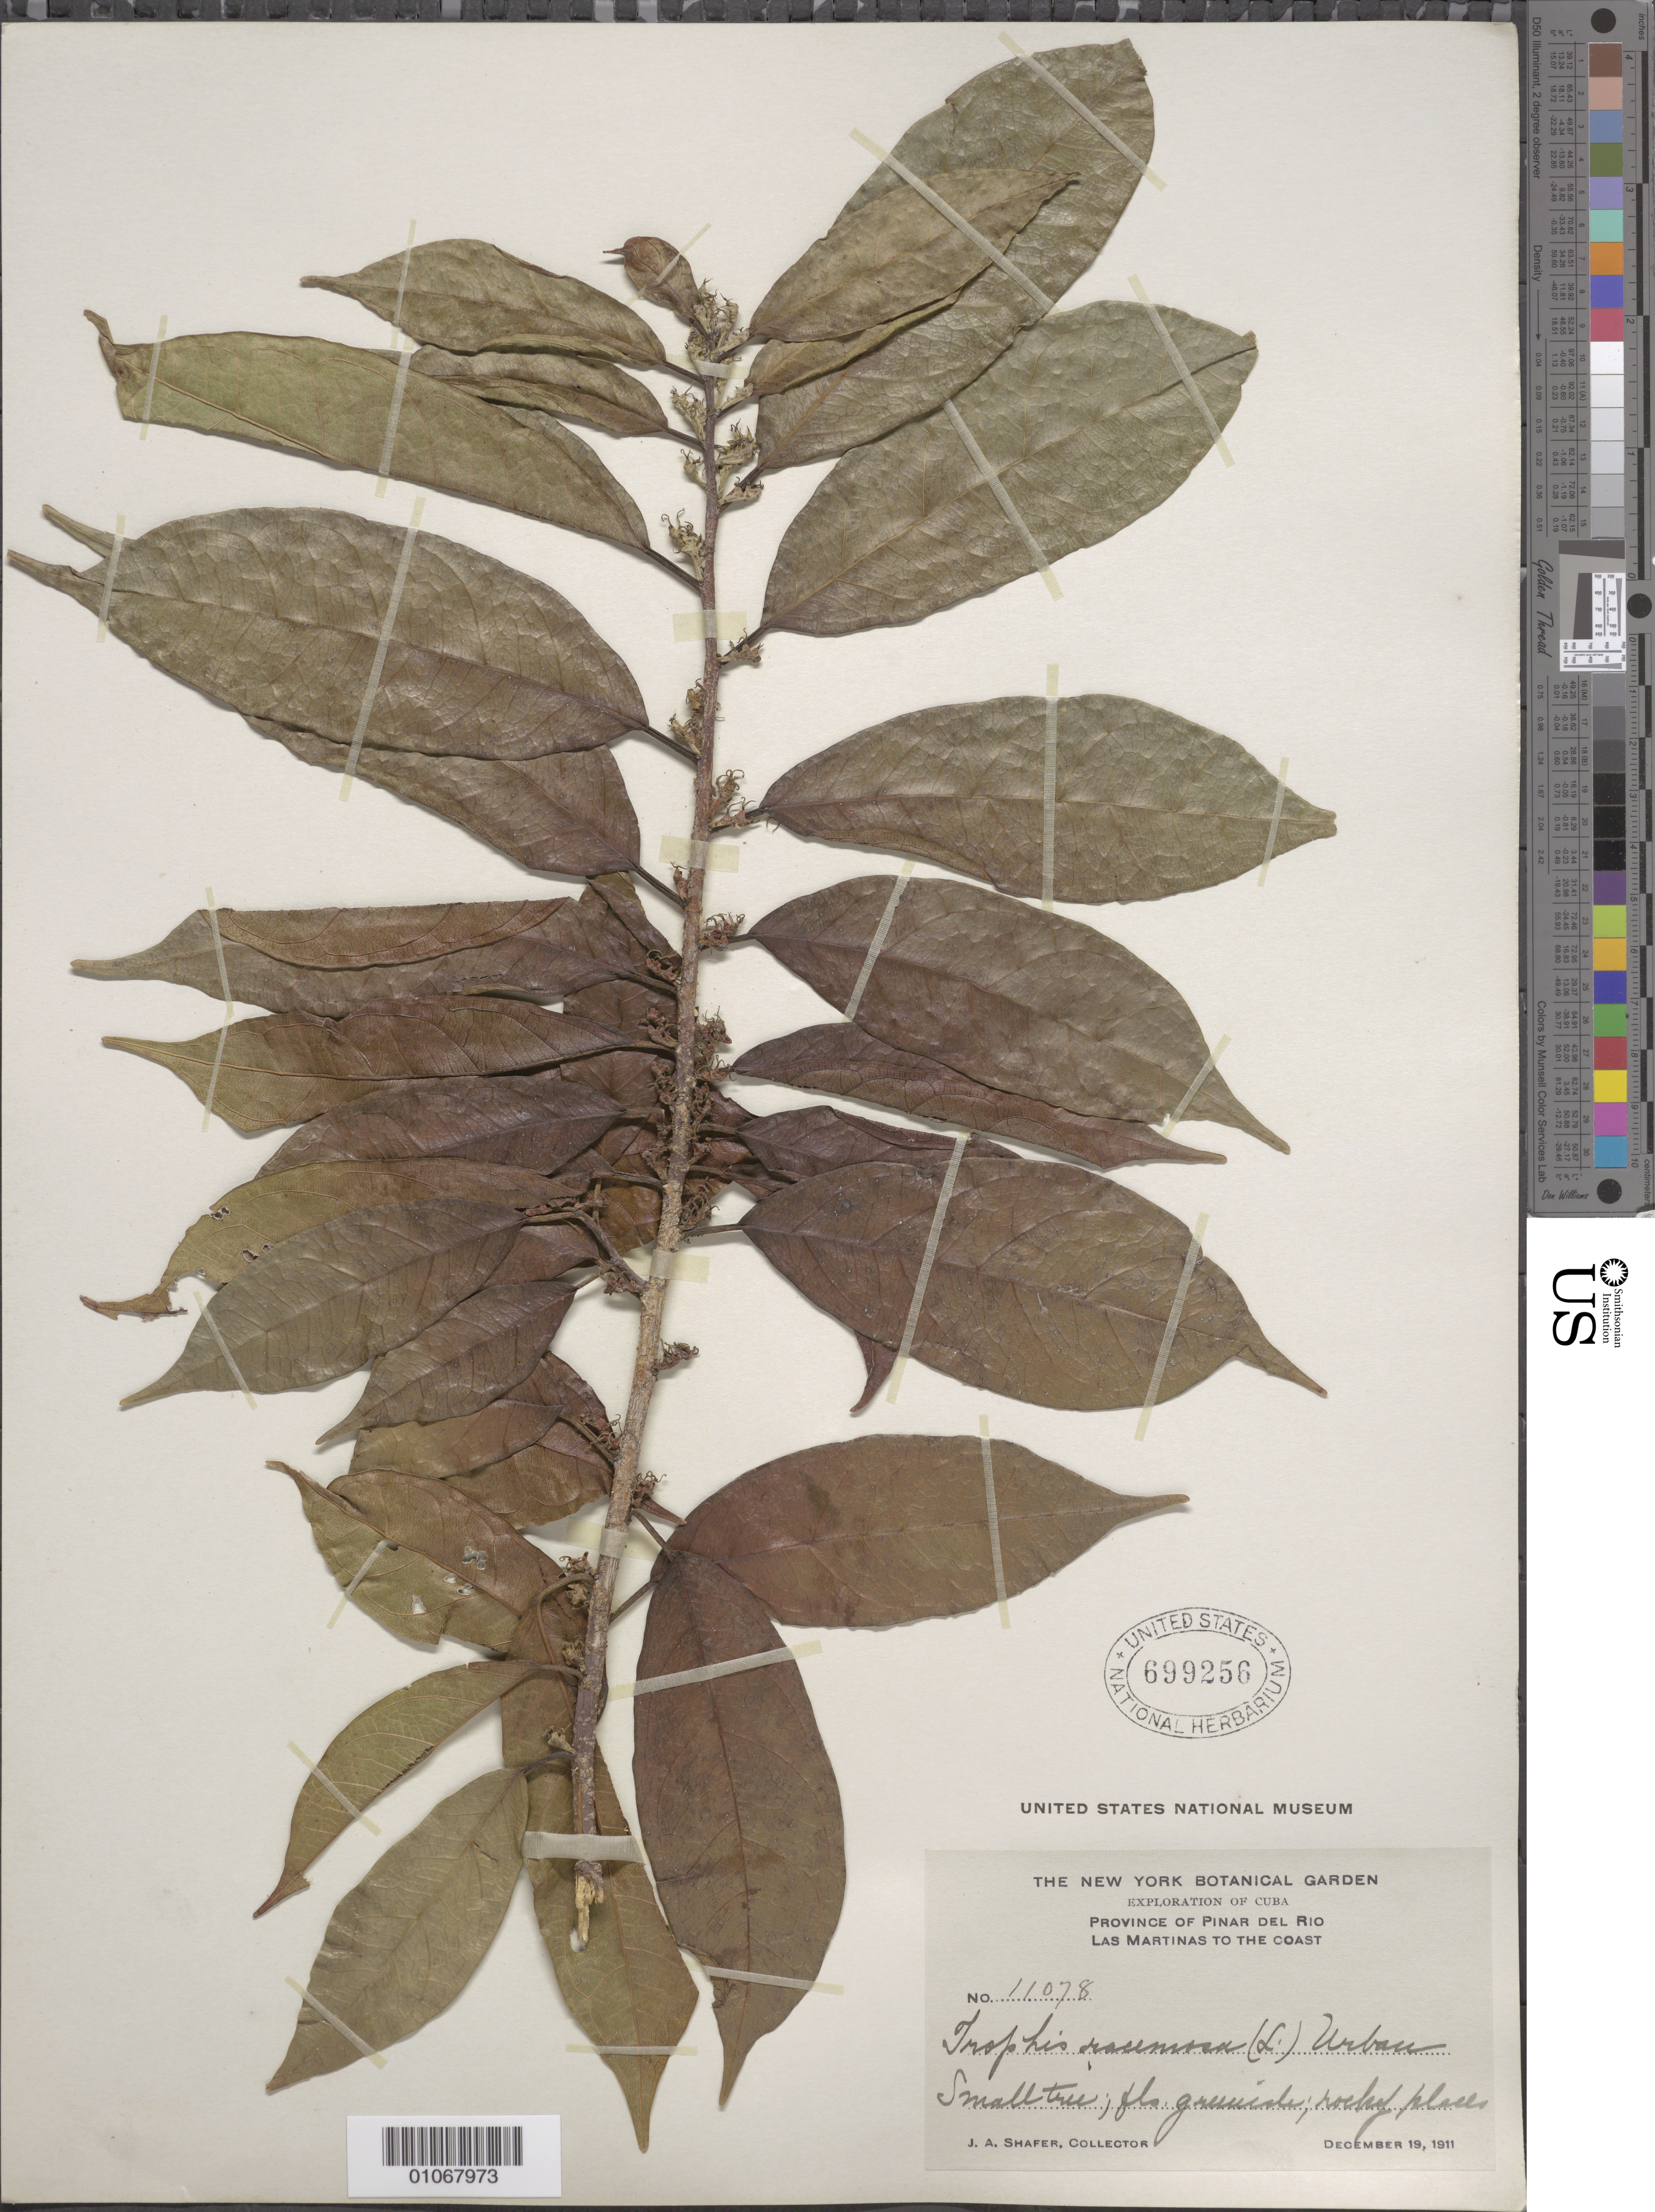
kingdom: Plantae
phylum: Tracheophyta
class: Magnoliopsida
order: Rosales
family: Moraceae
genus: Trophis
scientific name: Trophis racemosa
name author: (L.) Urb.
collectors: J. A. Shafer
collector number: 11078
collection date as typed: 19 Dec 1911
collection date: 1911-12-19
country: Cuba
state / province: Pinar del Rio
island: Cuba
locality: Las Martinas to the coast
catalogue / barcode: US 699256